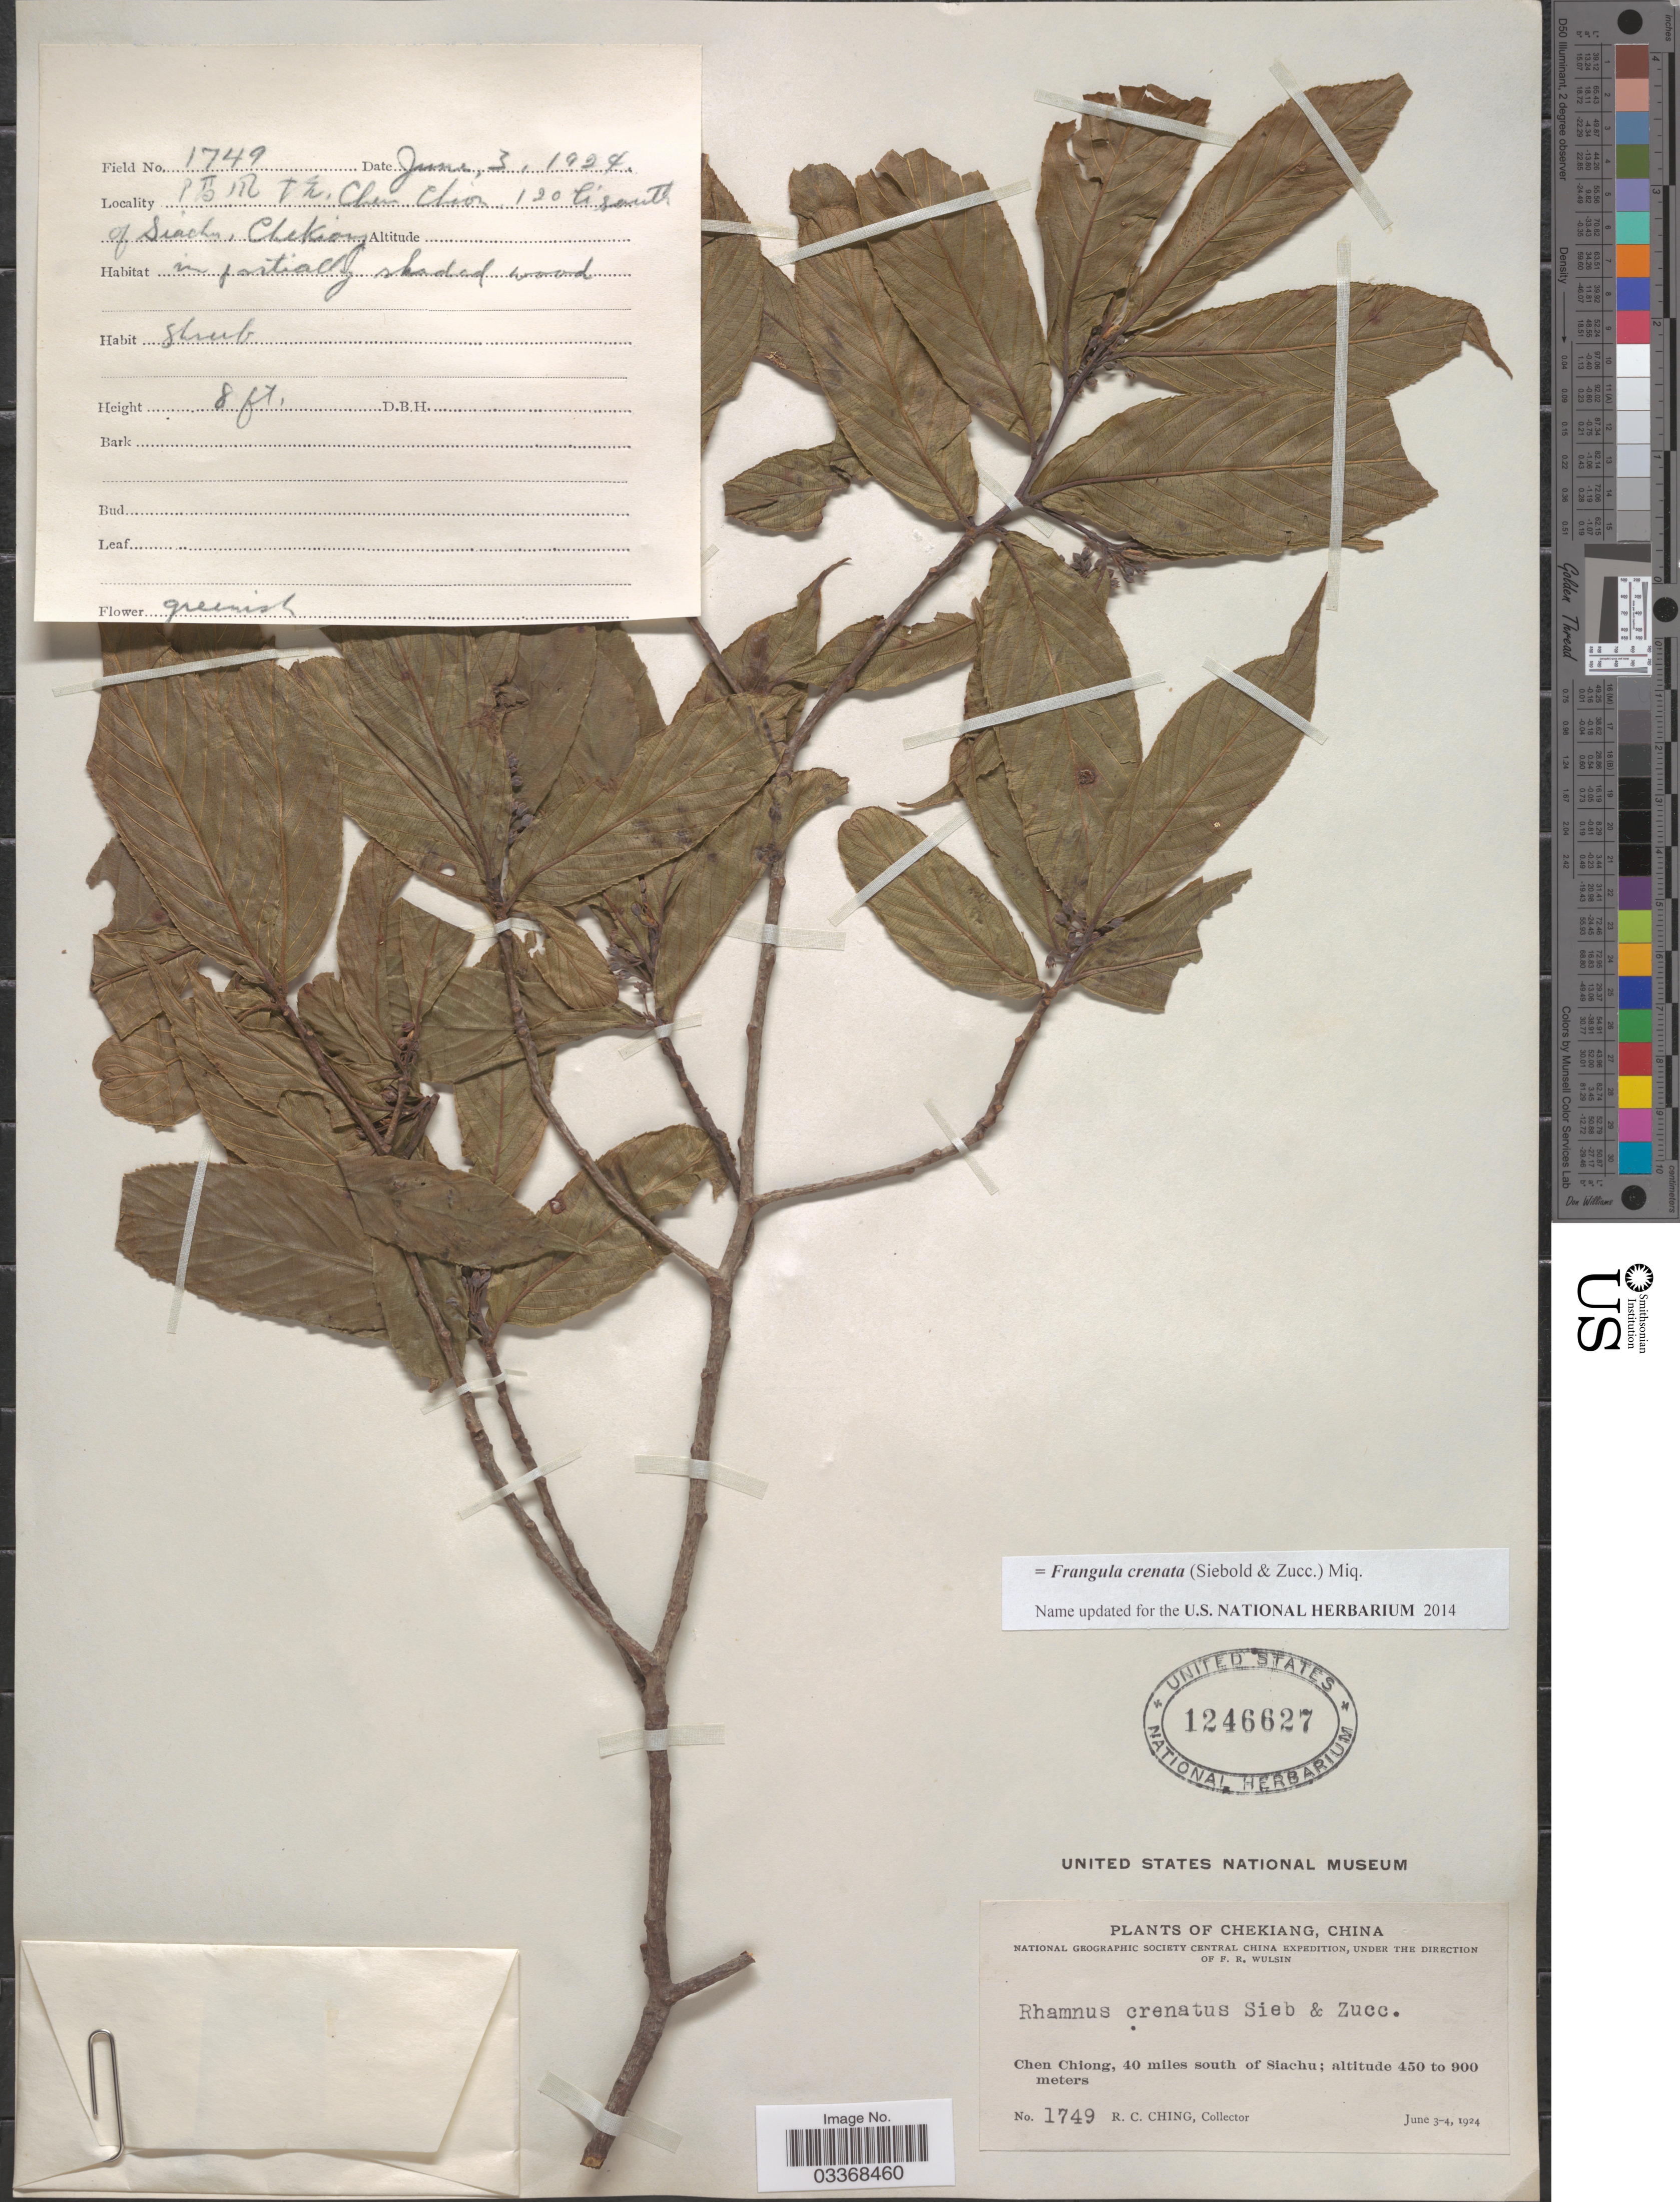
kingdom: Plantae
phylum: Tracheophyta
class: Magnoliopsida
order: Rosales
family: Rhamnaceae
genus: Frangula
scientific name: Frangula crenata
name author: (Siebold & Zucc.) Miq.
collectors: R. C. Ching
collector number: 1749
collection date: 1924-06-03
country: China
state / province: Zhejiang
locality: X. Chen Chiong 120 li south of Siachu.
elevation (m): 450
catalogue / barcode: US 1246627